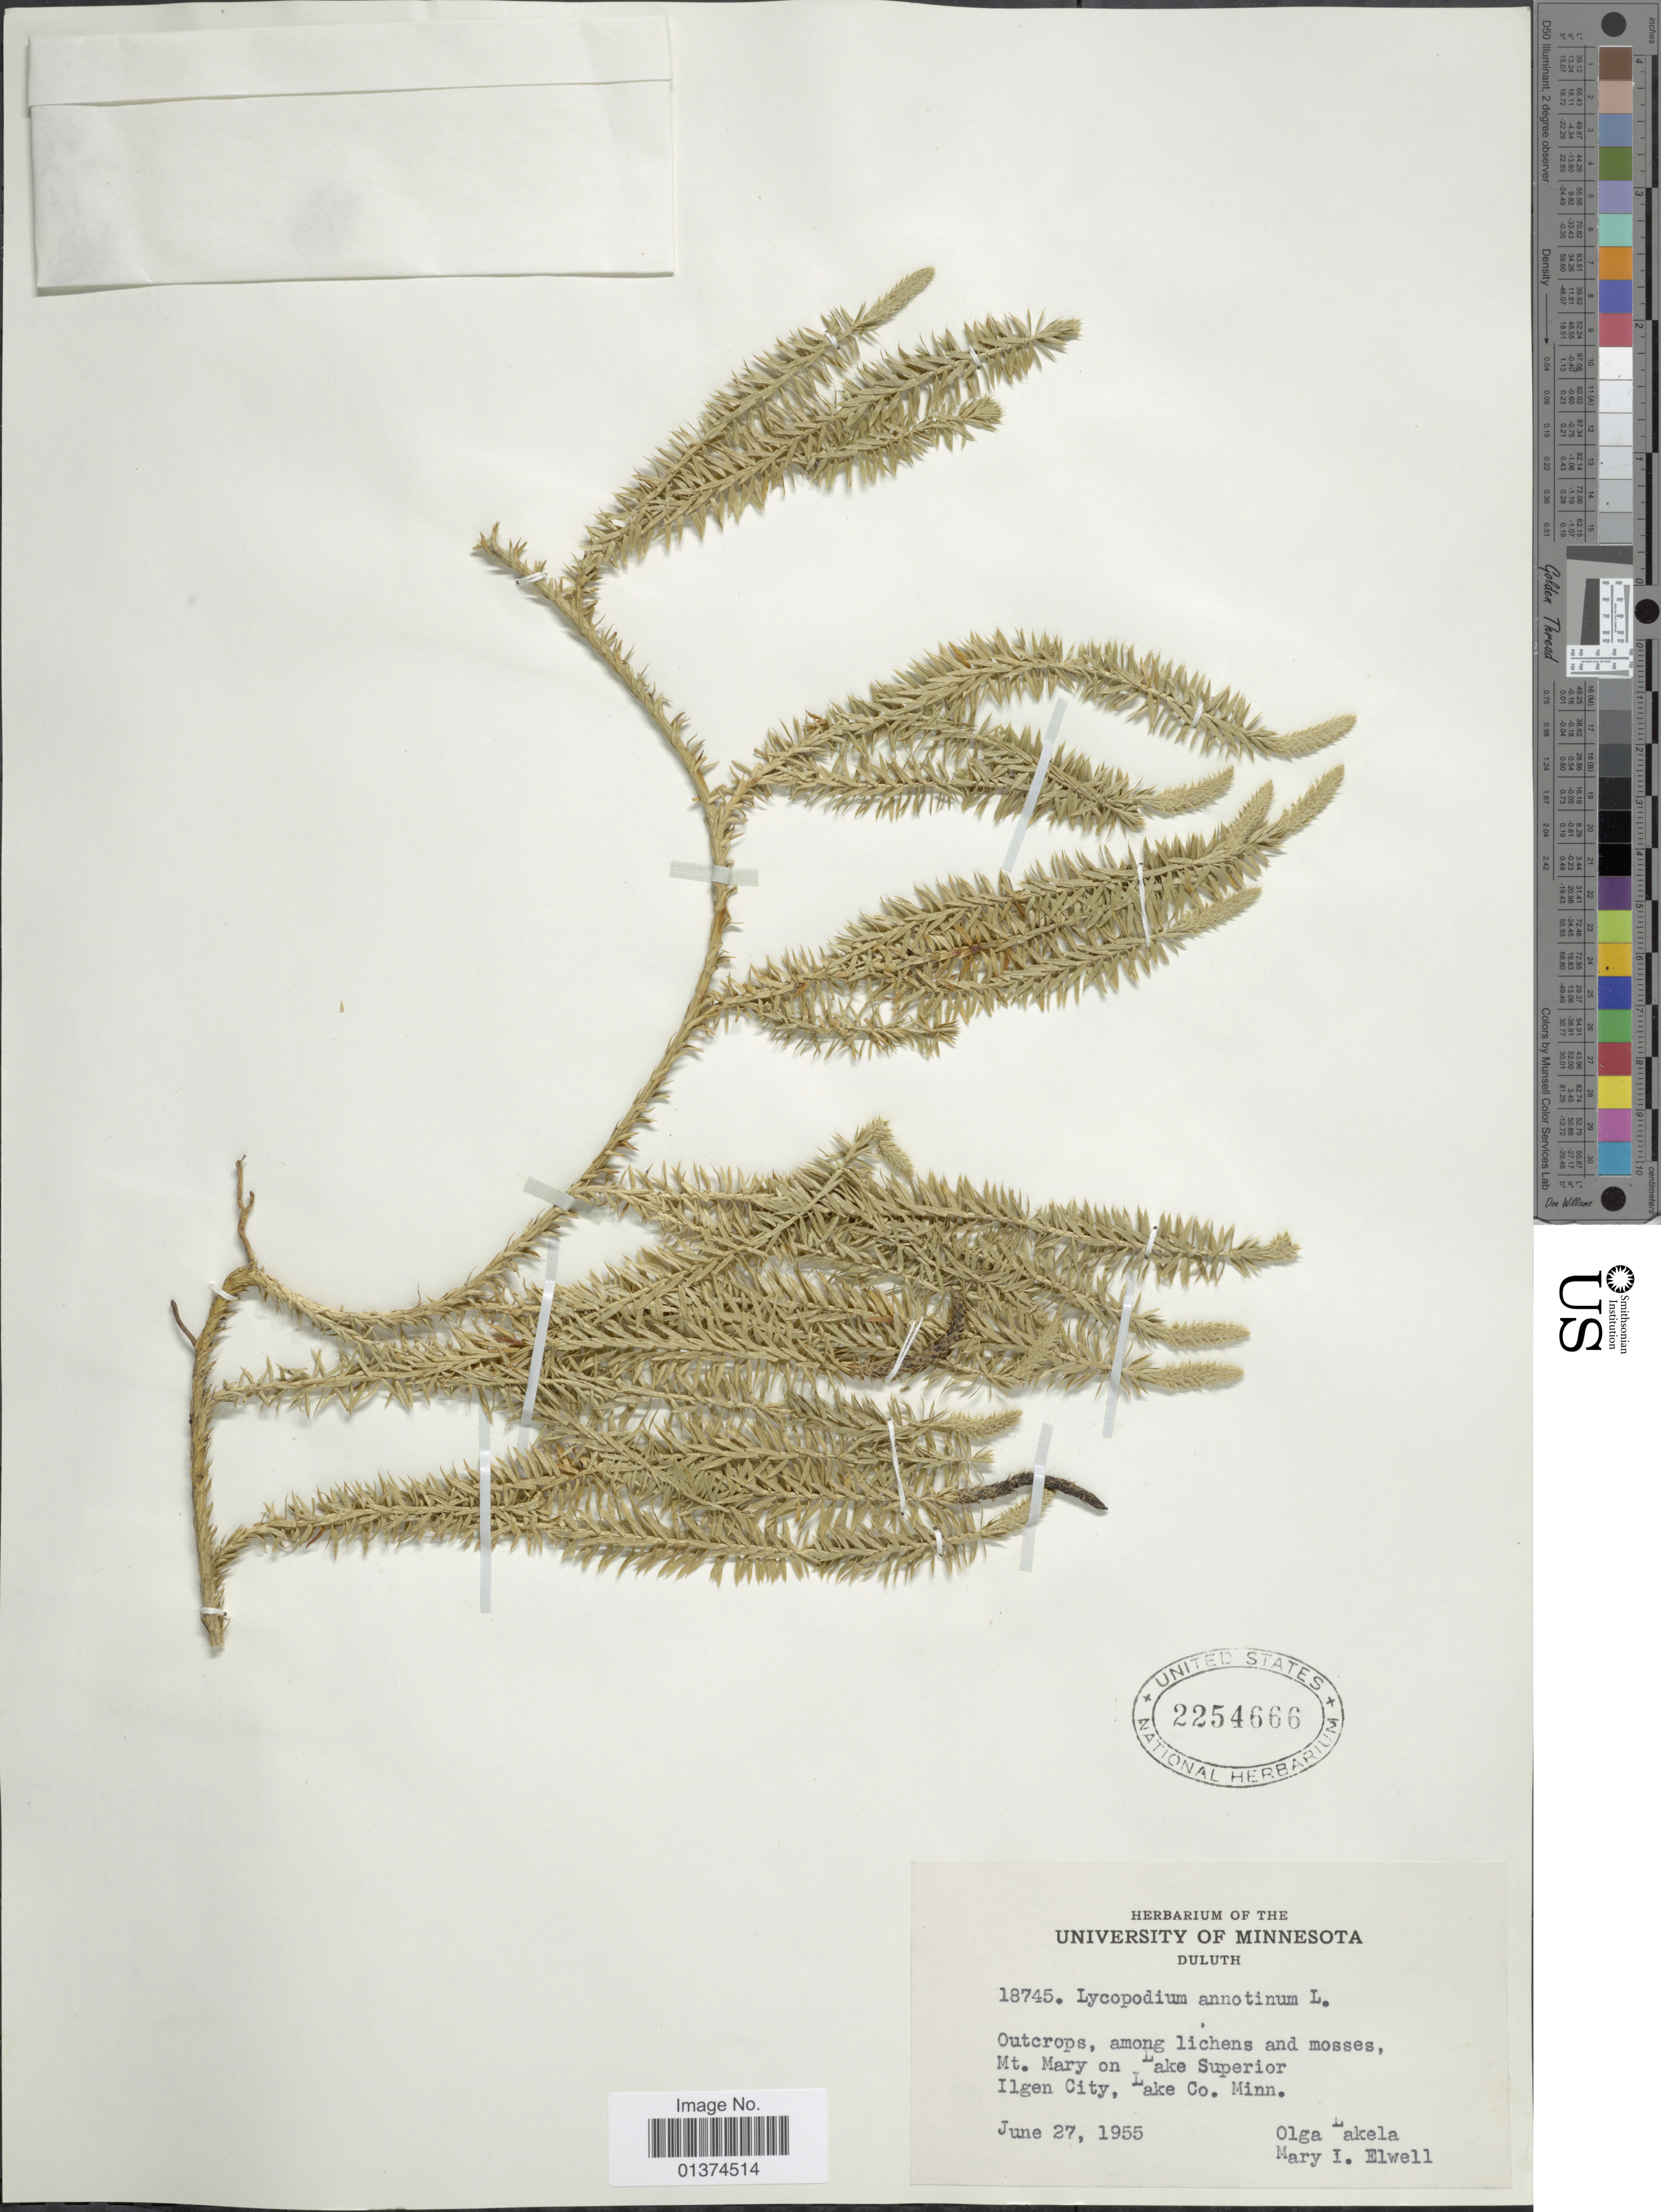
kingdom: Plantae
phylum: Tracheophyta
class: Lycopodiopsida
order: Lycopodiales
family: Lycopodiaceae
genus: Spinulum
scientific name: Spinulum annotinum subsp. annotinum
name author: (L.) A. Haines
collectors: O. K. Lakela & M. Elwell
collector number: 18745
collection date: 1955-06-27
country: United States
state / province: Minnesota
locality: Duluth, Outcrops, among lichens and mosses, Mt Mary on Lake Superior Ilgen City, Lake Co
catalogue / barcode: US 2254666